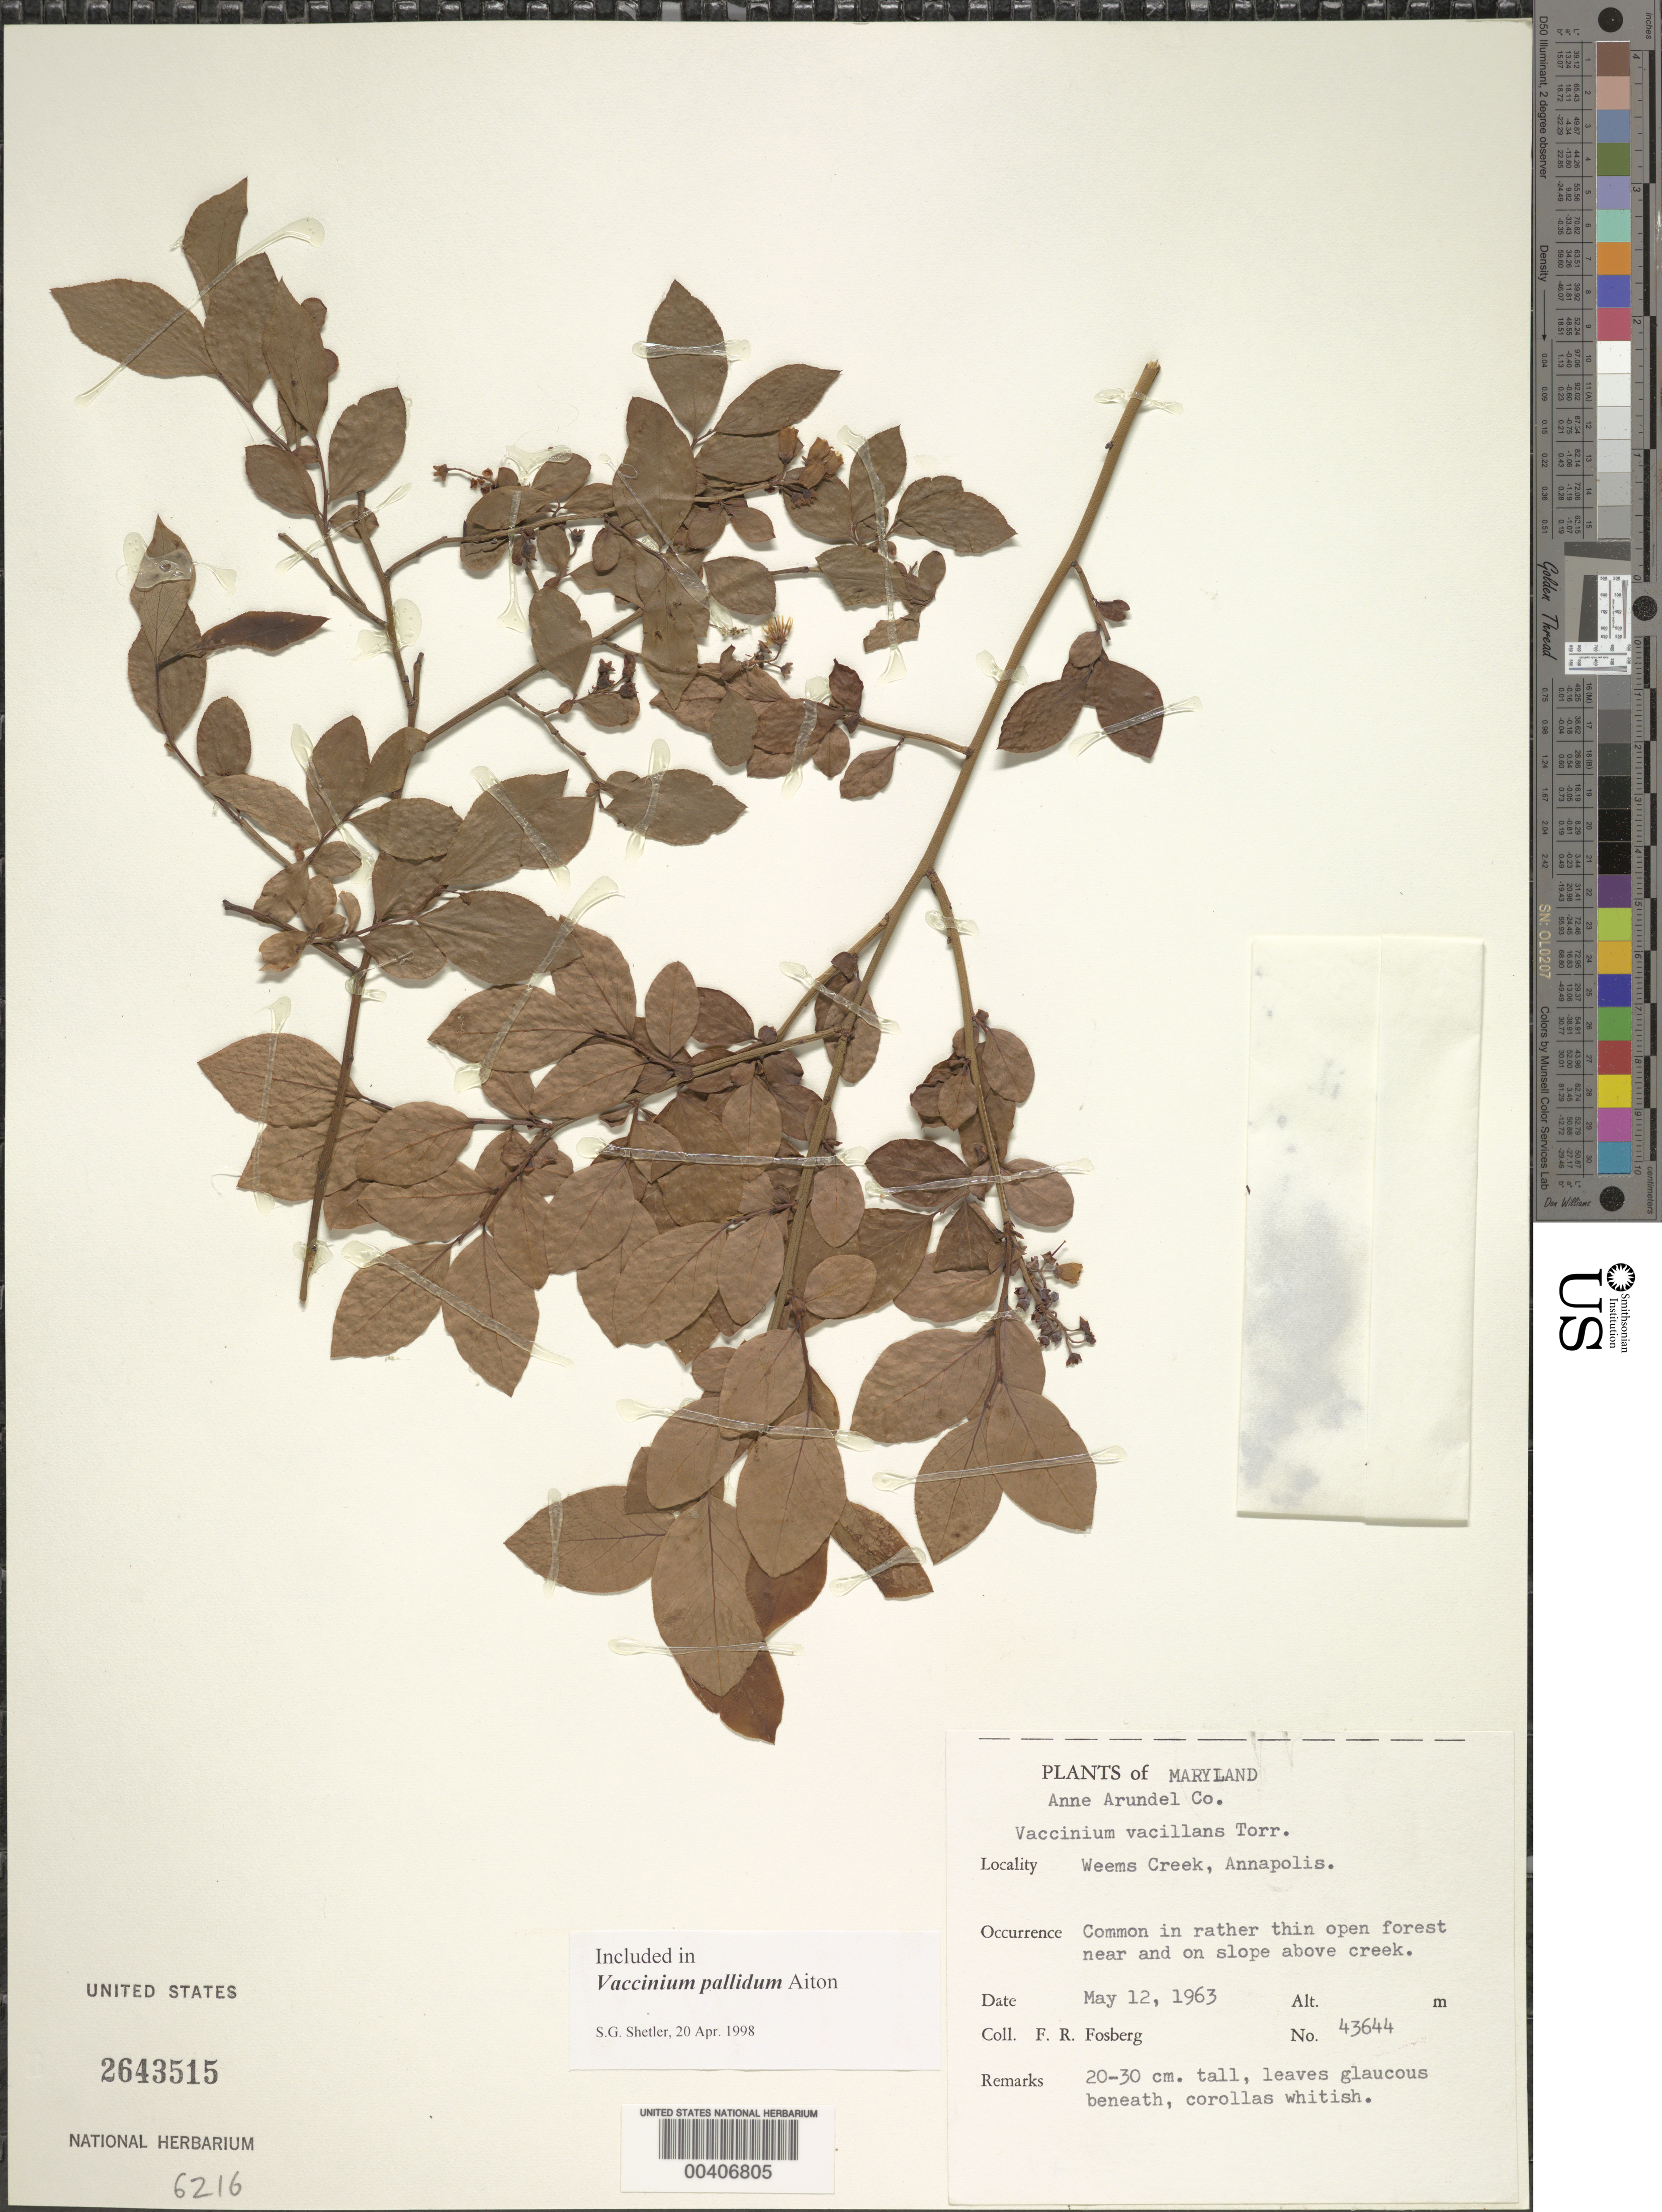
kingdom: Plantae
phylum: Tracheophyta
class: Magnoliopsida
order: Ericales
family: Ericaceae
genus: Vaccinium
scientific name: Vaccinium pallidum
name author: Aiton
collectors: F. R. Fosberg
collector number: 43644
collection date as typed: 12 May 1963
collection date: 1963-05-12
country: United States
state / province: Maryland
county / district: Anne Arundel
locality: Weems Creek, Annapolis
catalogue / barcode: US 2643515